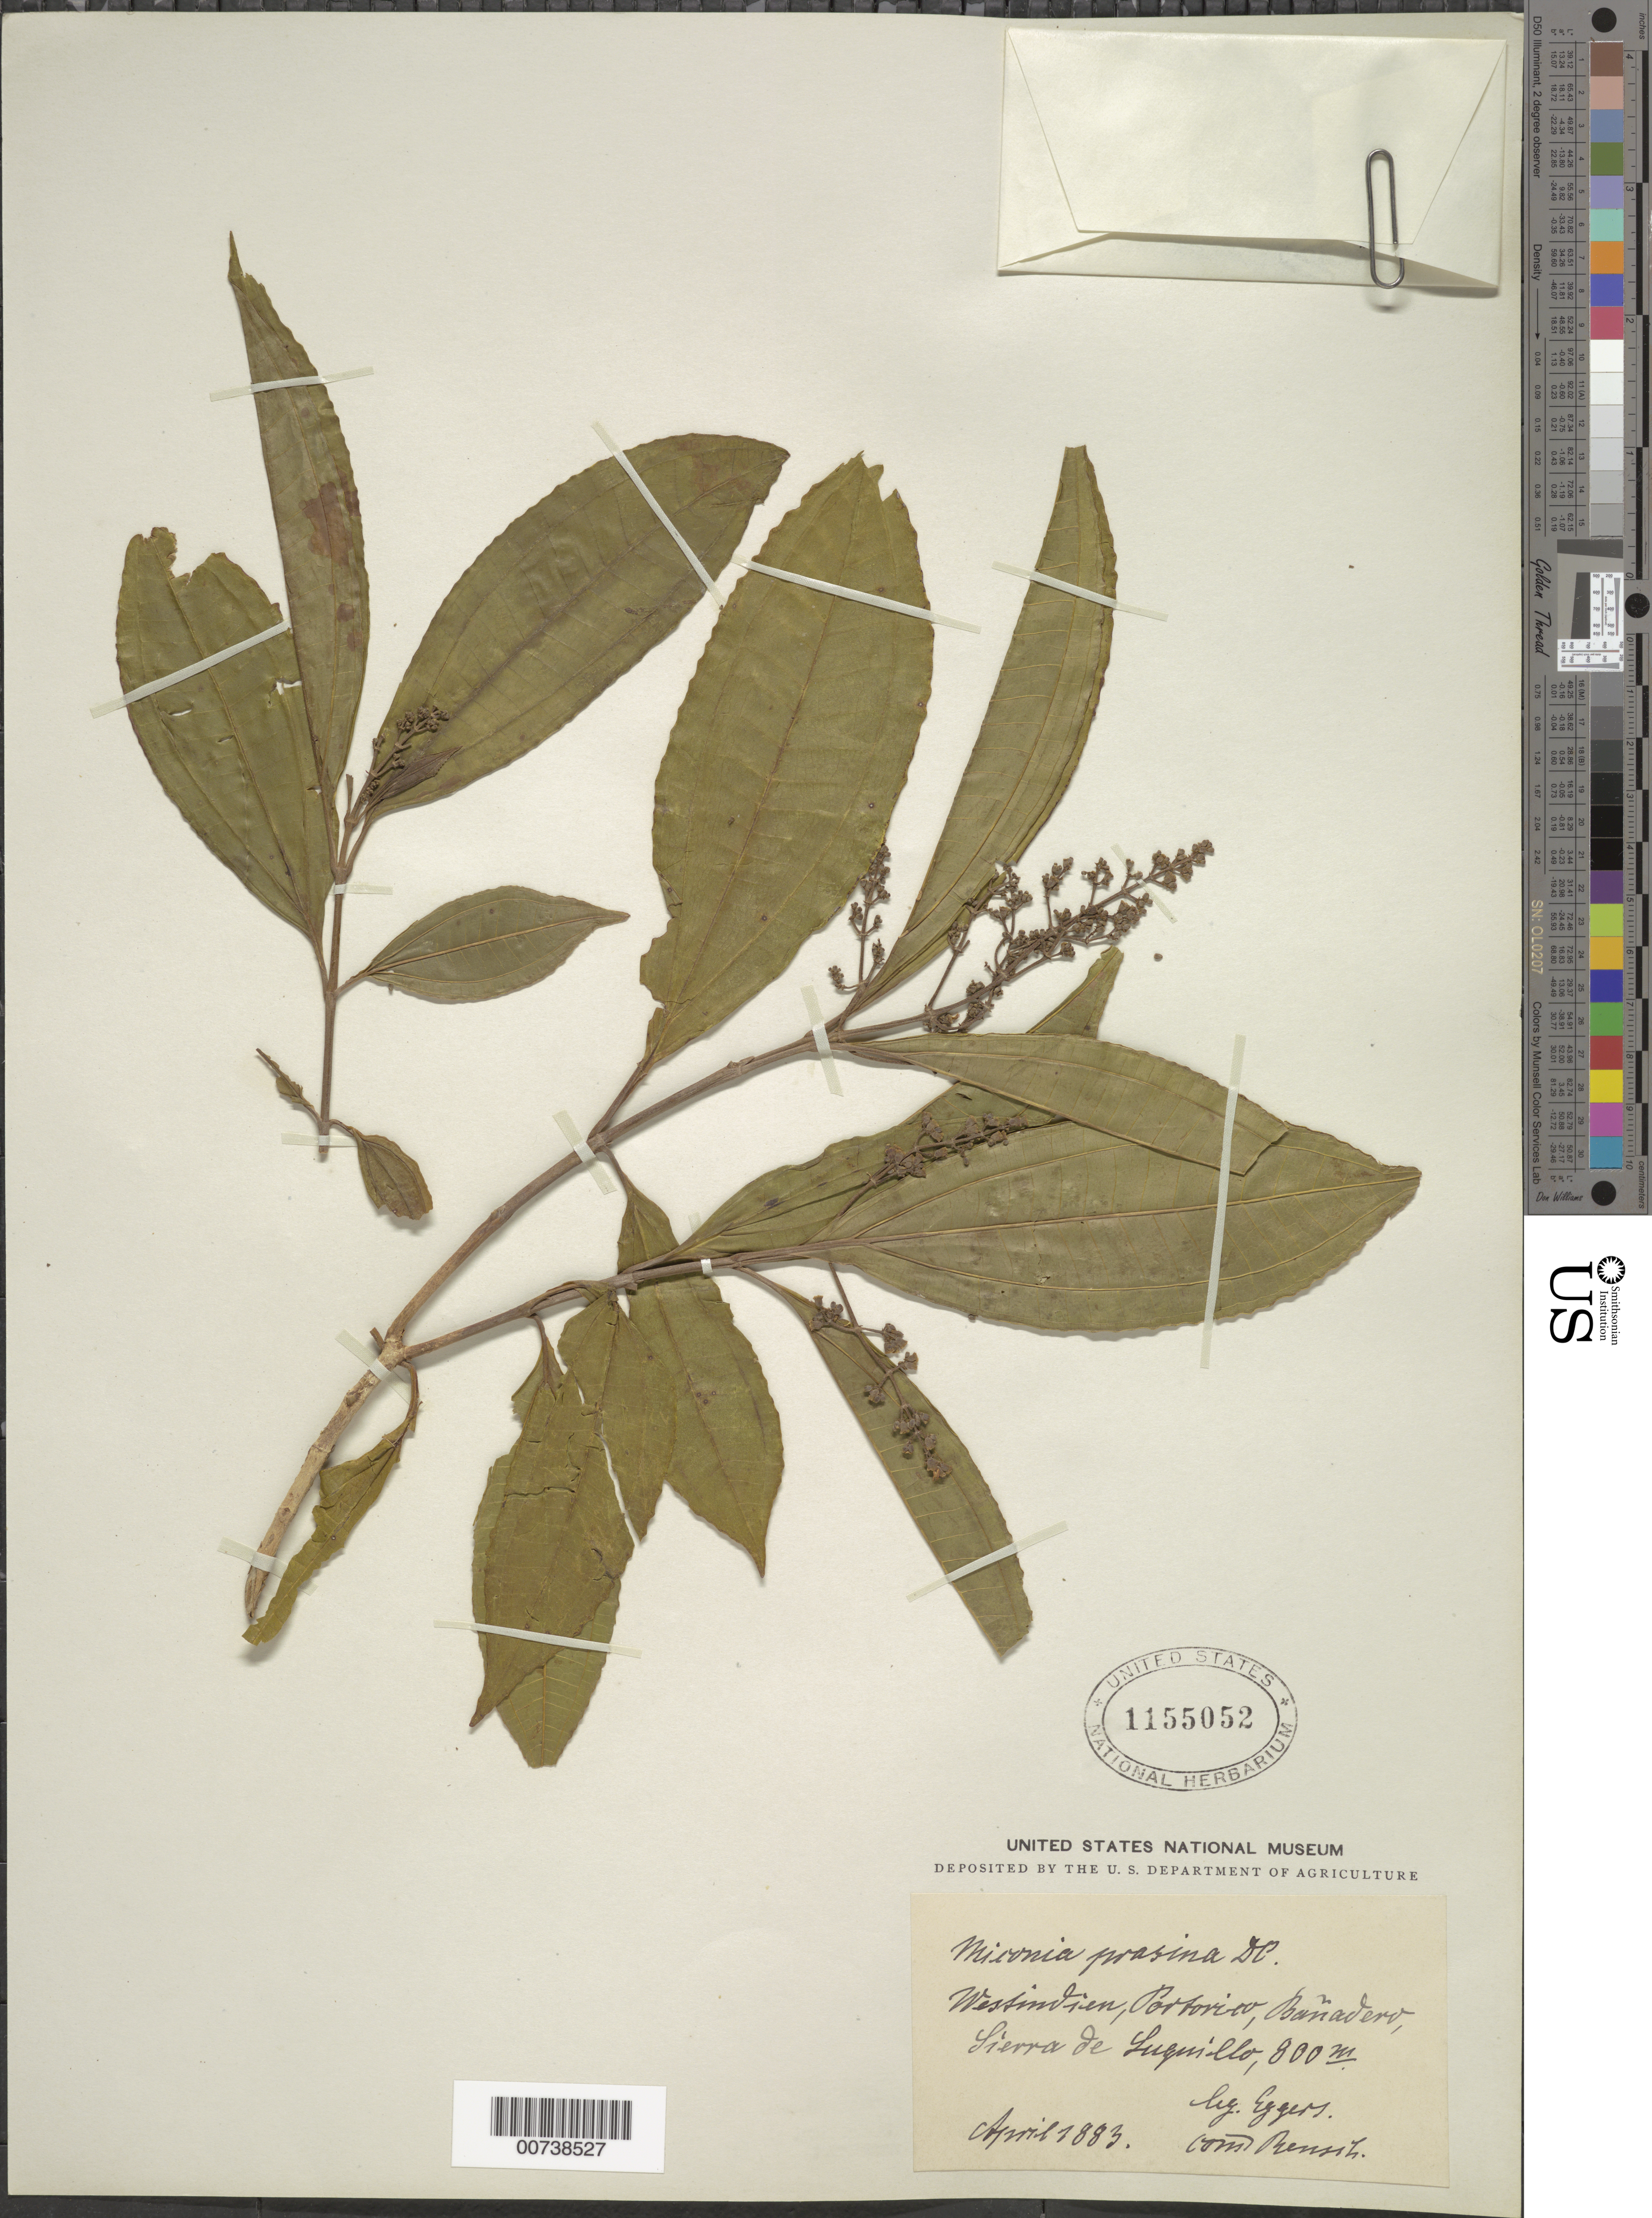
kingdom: Plantae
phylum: Tracheophyta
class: Magnoliopsida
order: Myrtales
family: Melastomataceae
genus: Miconia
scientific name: Miconia prasina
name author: (Sw.) DC.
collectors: H. F. A. von Eggers & C. Rensch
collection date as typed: Apr 1883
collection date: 1883-04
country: Puerto Rico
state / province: Luquillo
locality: Sierra de Luquillo, Bañadero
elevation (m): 800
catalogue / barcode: US 1155052